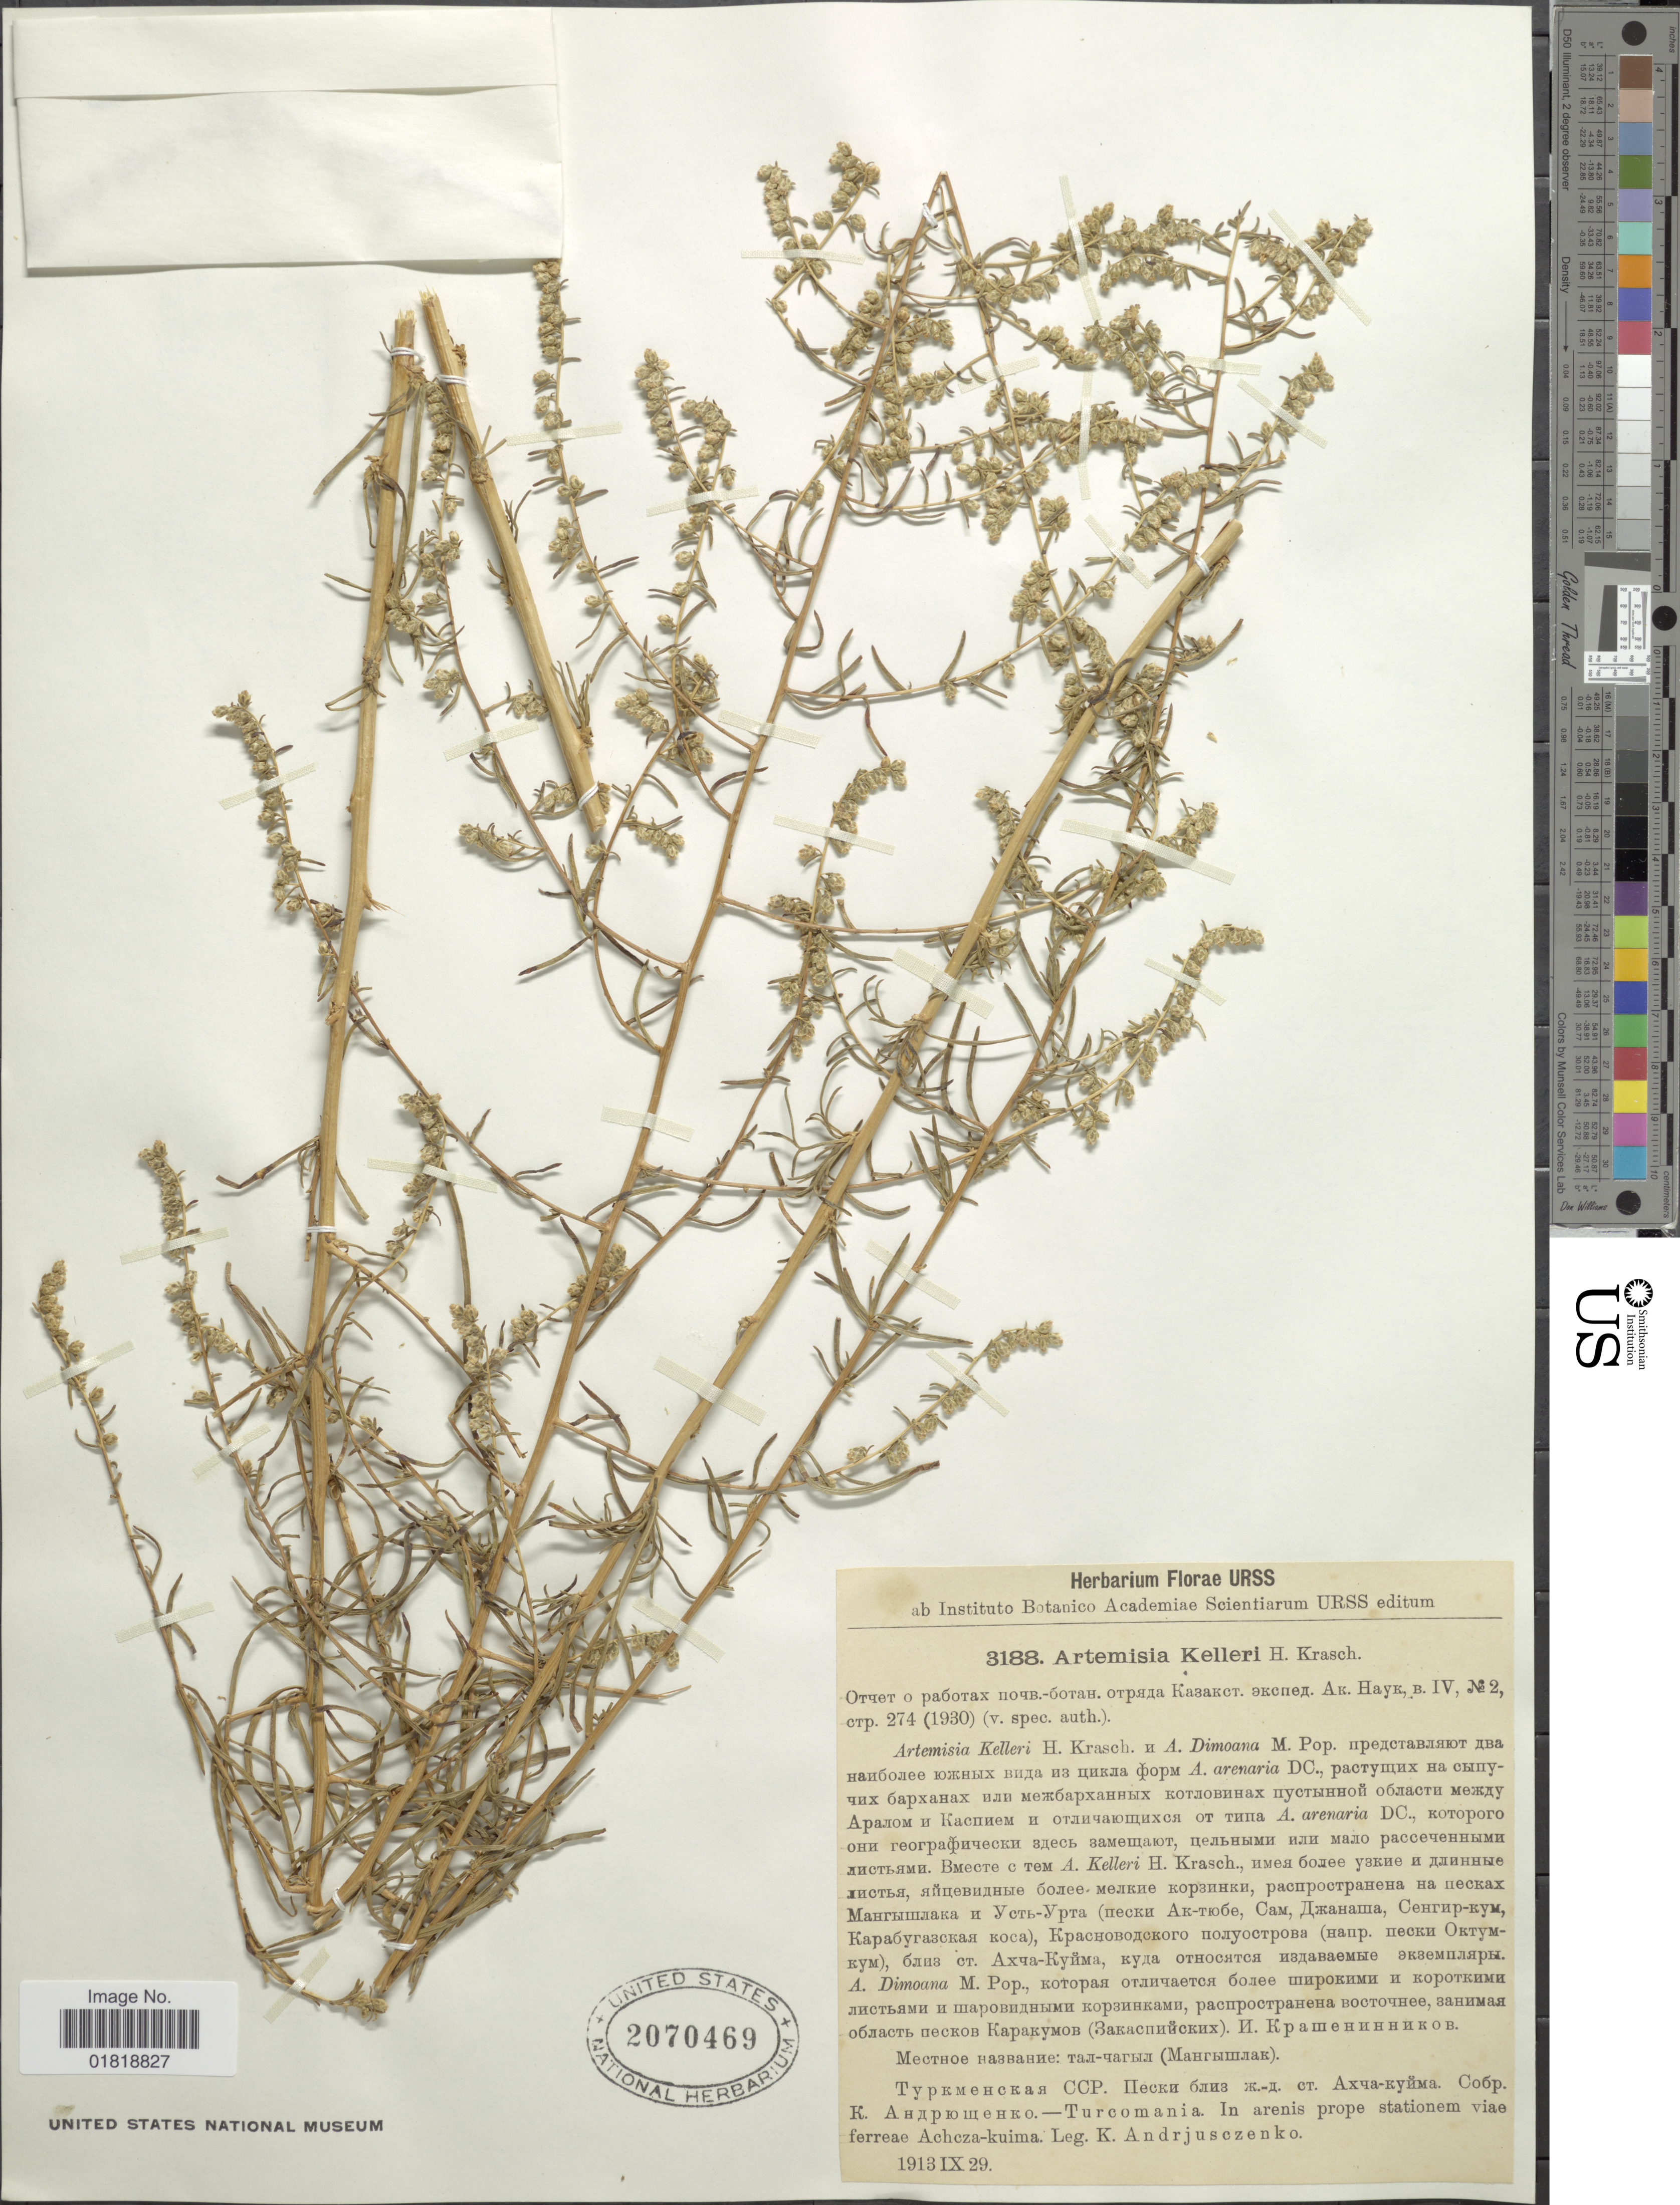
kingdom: Plantae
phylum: Tracheophyta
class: Magnoliopsida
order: Asterales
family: Asteraceae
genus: Artemisia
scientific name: Artemisia kelleri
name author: Krasch.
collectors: K. Andrjusczenko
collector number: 3188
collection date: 1913-09-29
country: Turkey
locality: In arenis prope stationem viae ferreae Achcza-kuima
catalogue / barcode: US 2070469